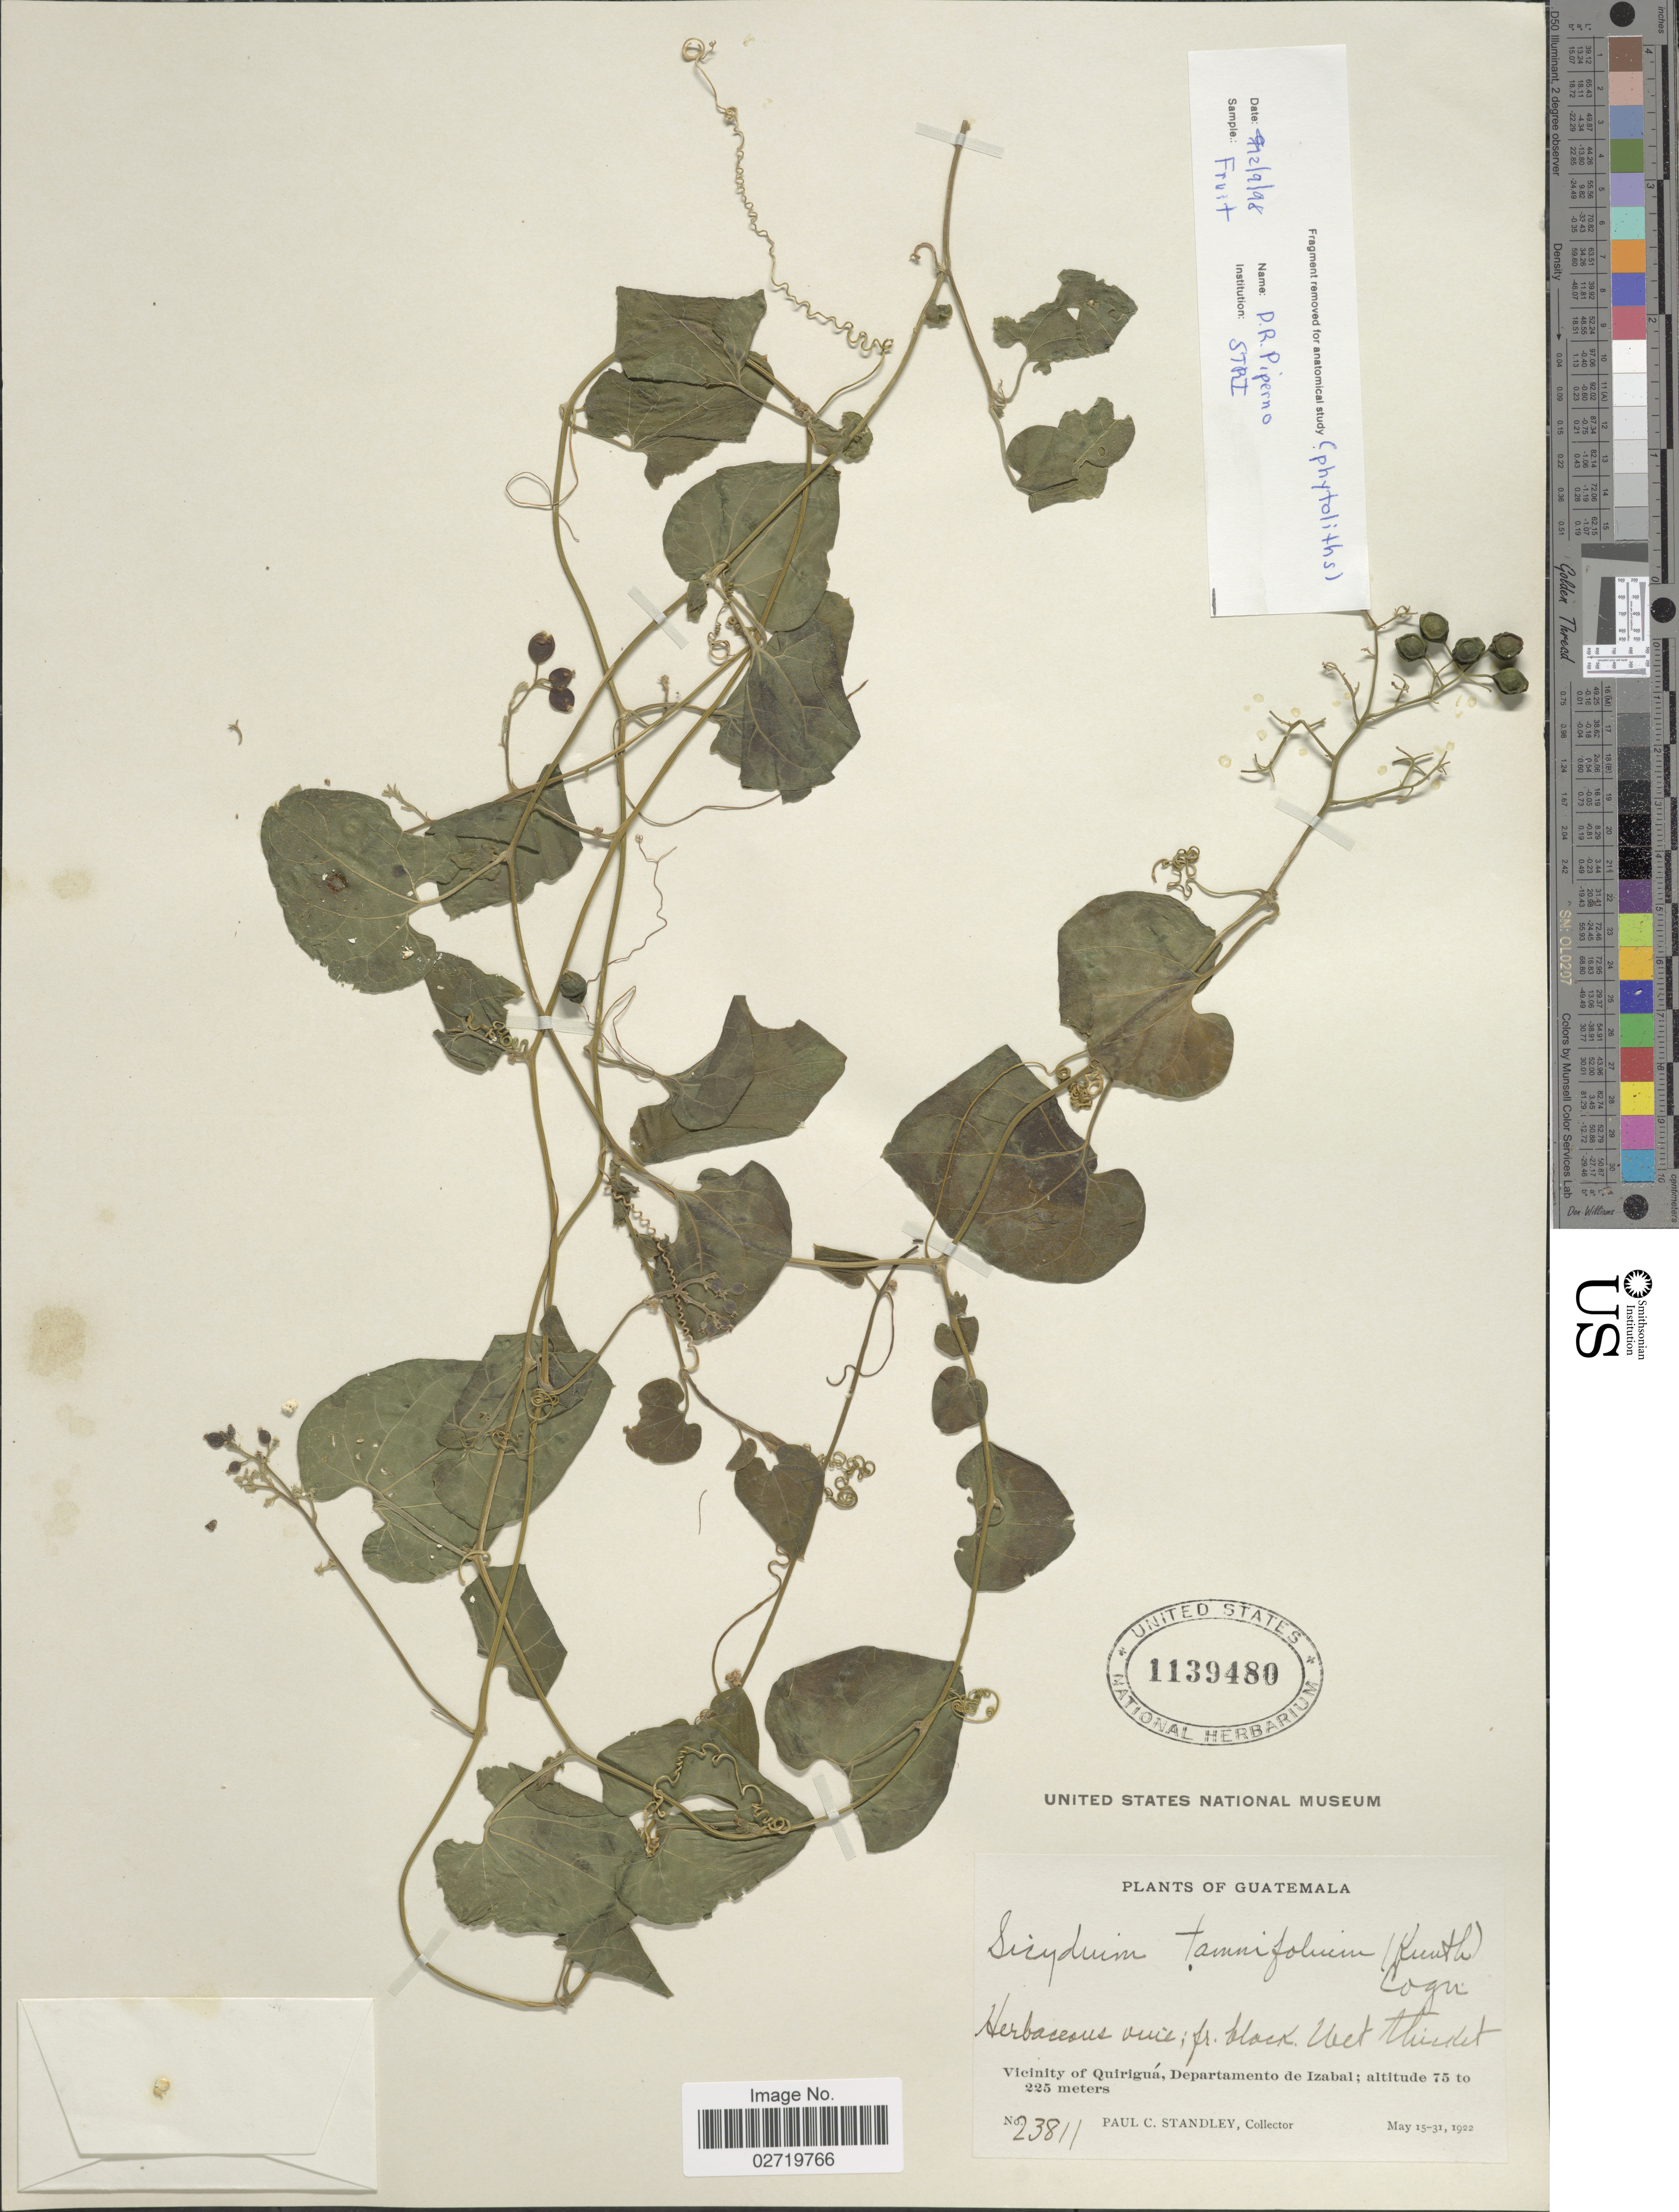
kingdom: Plantae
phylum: Tracheophyta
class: Magnoliopsida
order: Cucurbitales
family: Cucurbitaceae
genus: Sicydium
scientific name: Sicydium tamnifolium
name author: (Kunth) Cogn.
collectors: P. C. Standley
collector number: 23811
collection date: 1922-05-15/1922-05-31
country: Guatemala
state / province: Izabal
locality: Vicinity of Quiriguá, Departamento de Izabal.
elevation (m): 75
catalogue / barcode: US 1139480